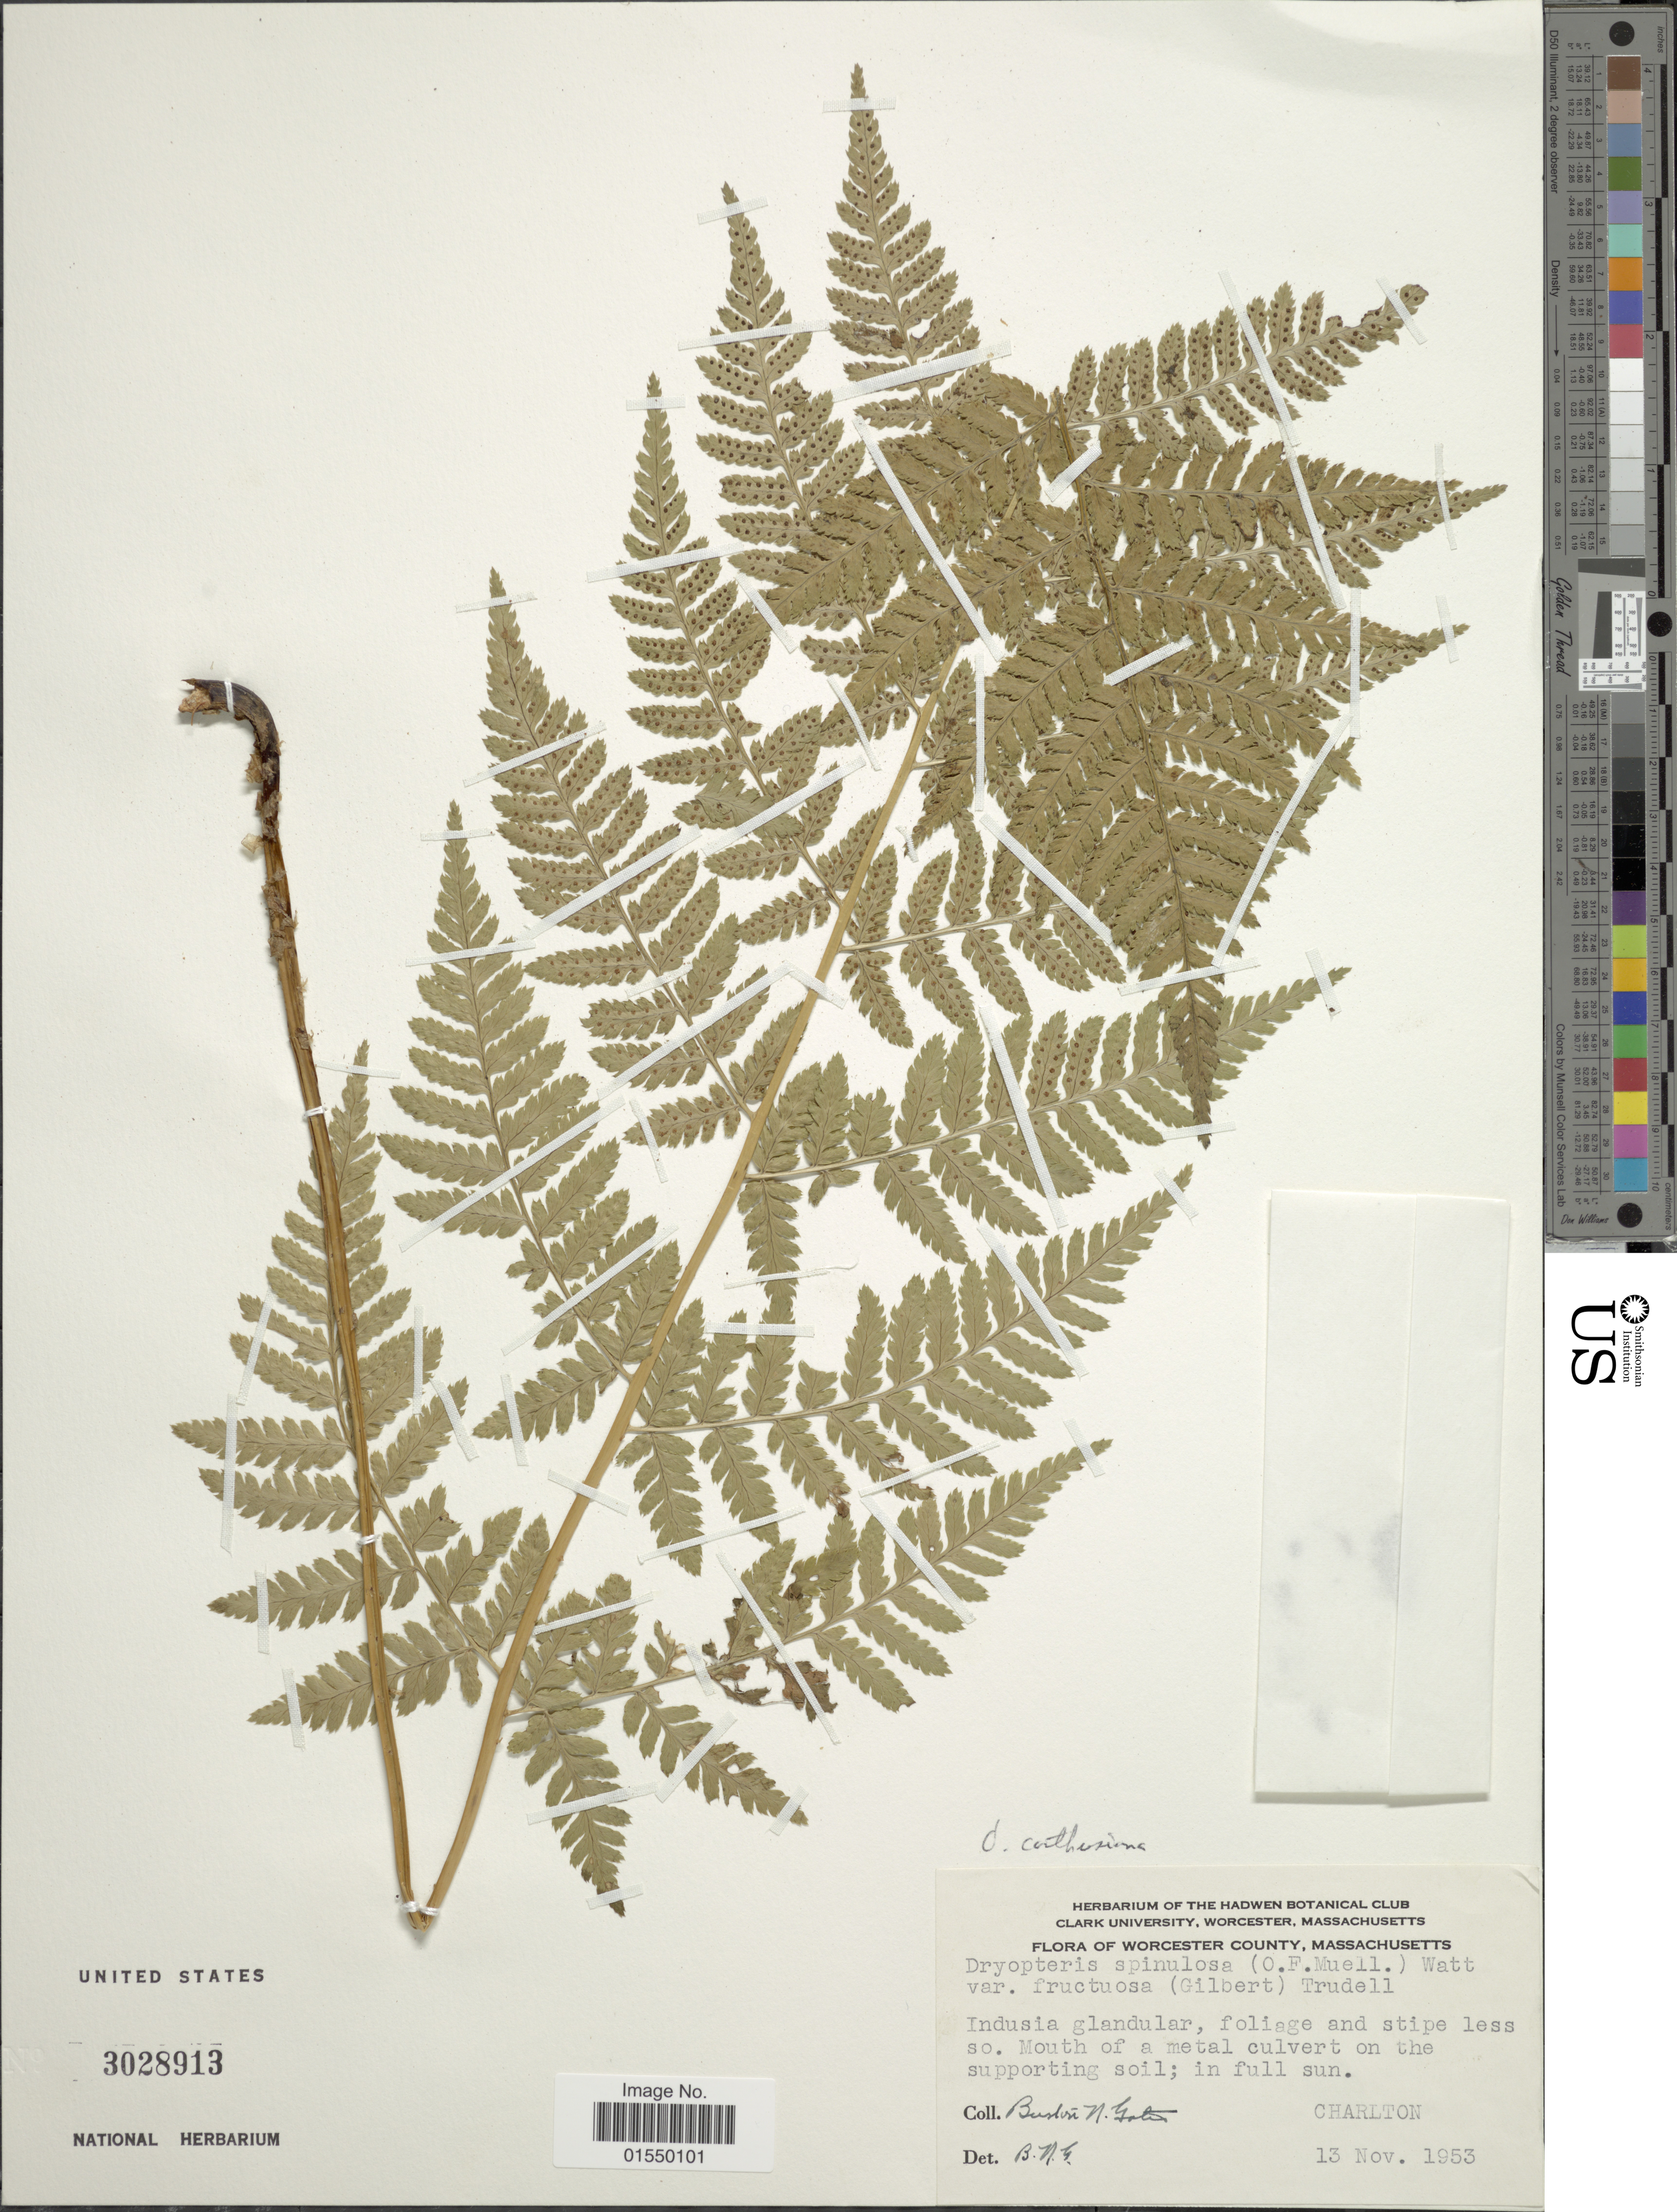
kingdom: Plantae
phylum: Tracheophyta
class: Polypodiopsida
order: Polypodiales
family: Dryopteridaceae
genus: Dryopteris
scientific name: Dryopteris carthusiana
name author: (Villars) H.P. Fuchs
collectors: B. N. Gates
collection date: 1953-11-13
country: United States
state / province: Massachusetts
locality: Worcester County, Massachusetts, Indusia glandular, foliage and stipe less so. Mouth of a metal culvert on the supporting soil, Charlton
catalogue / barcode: US 3028913